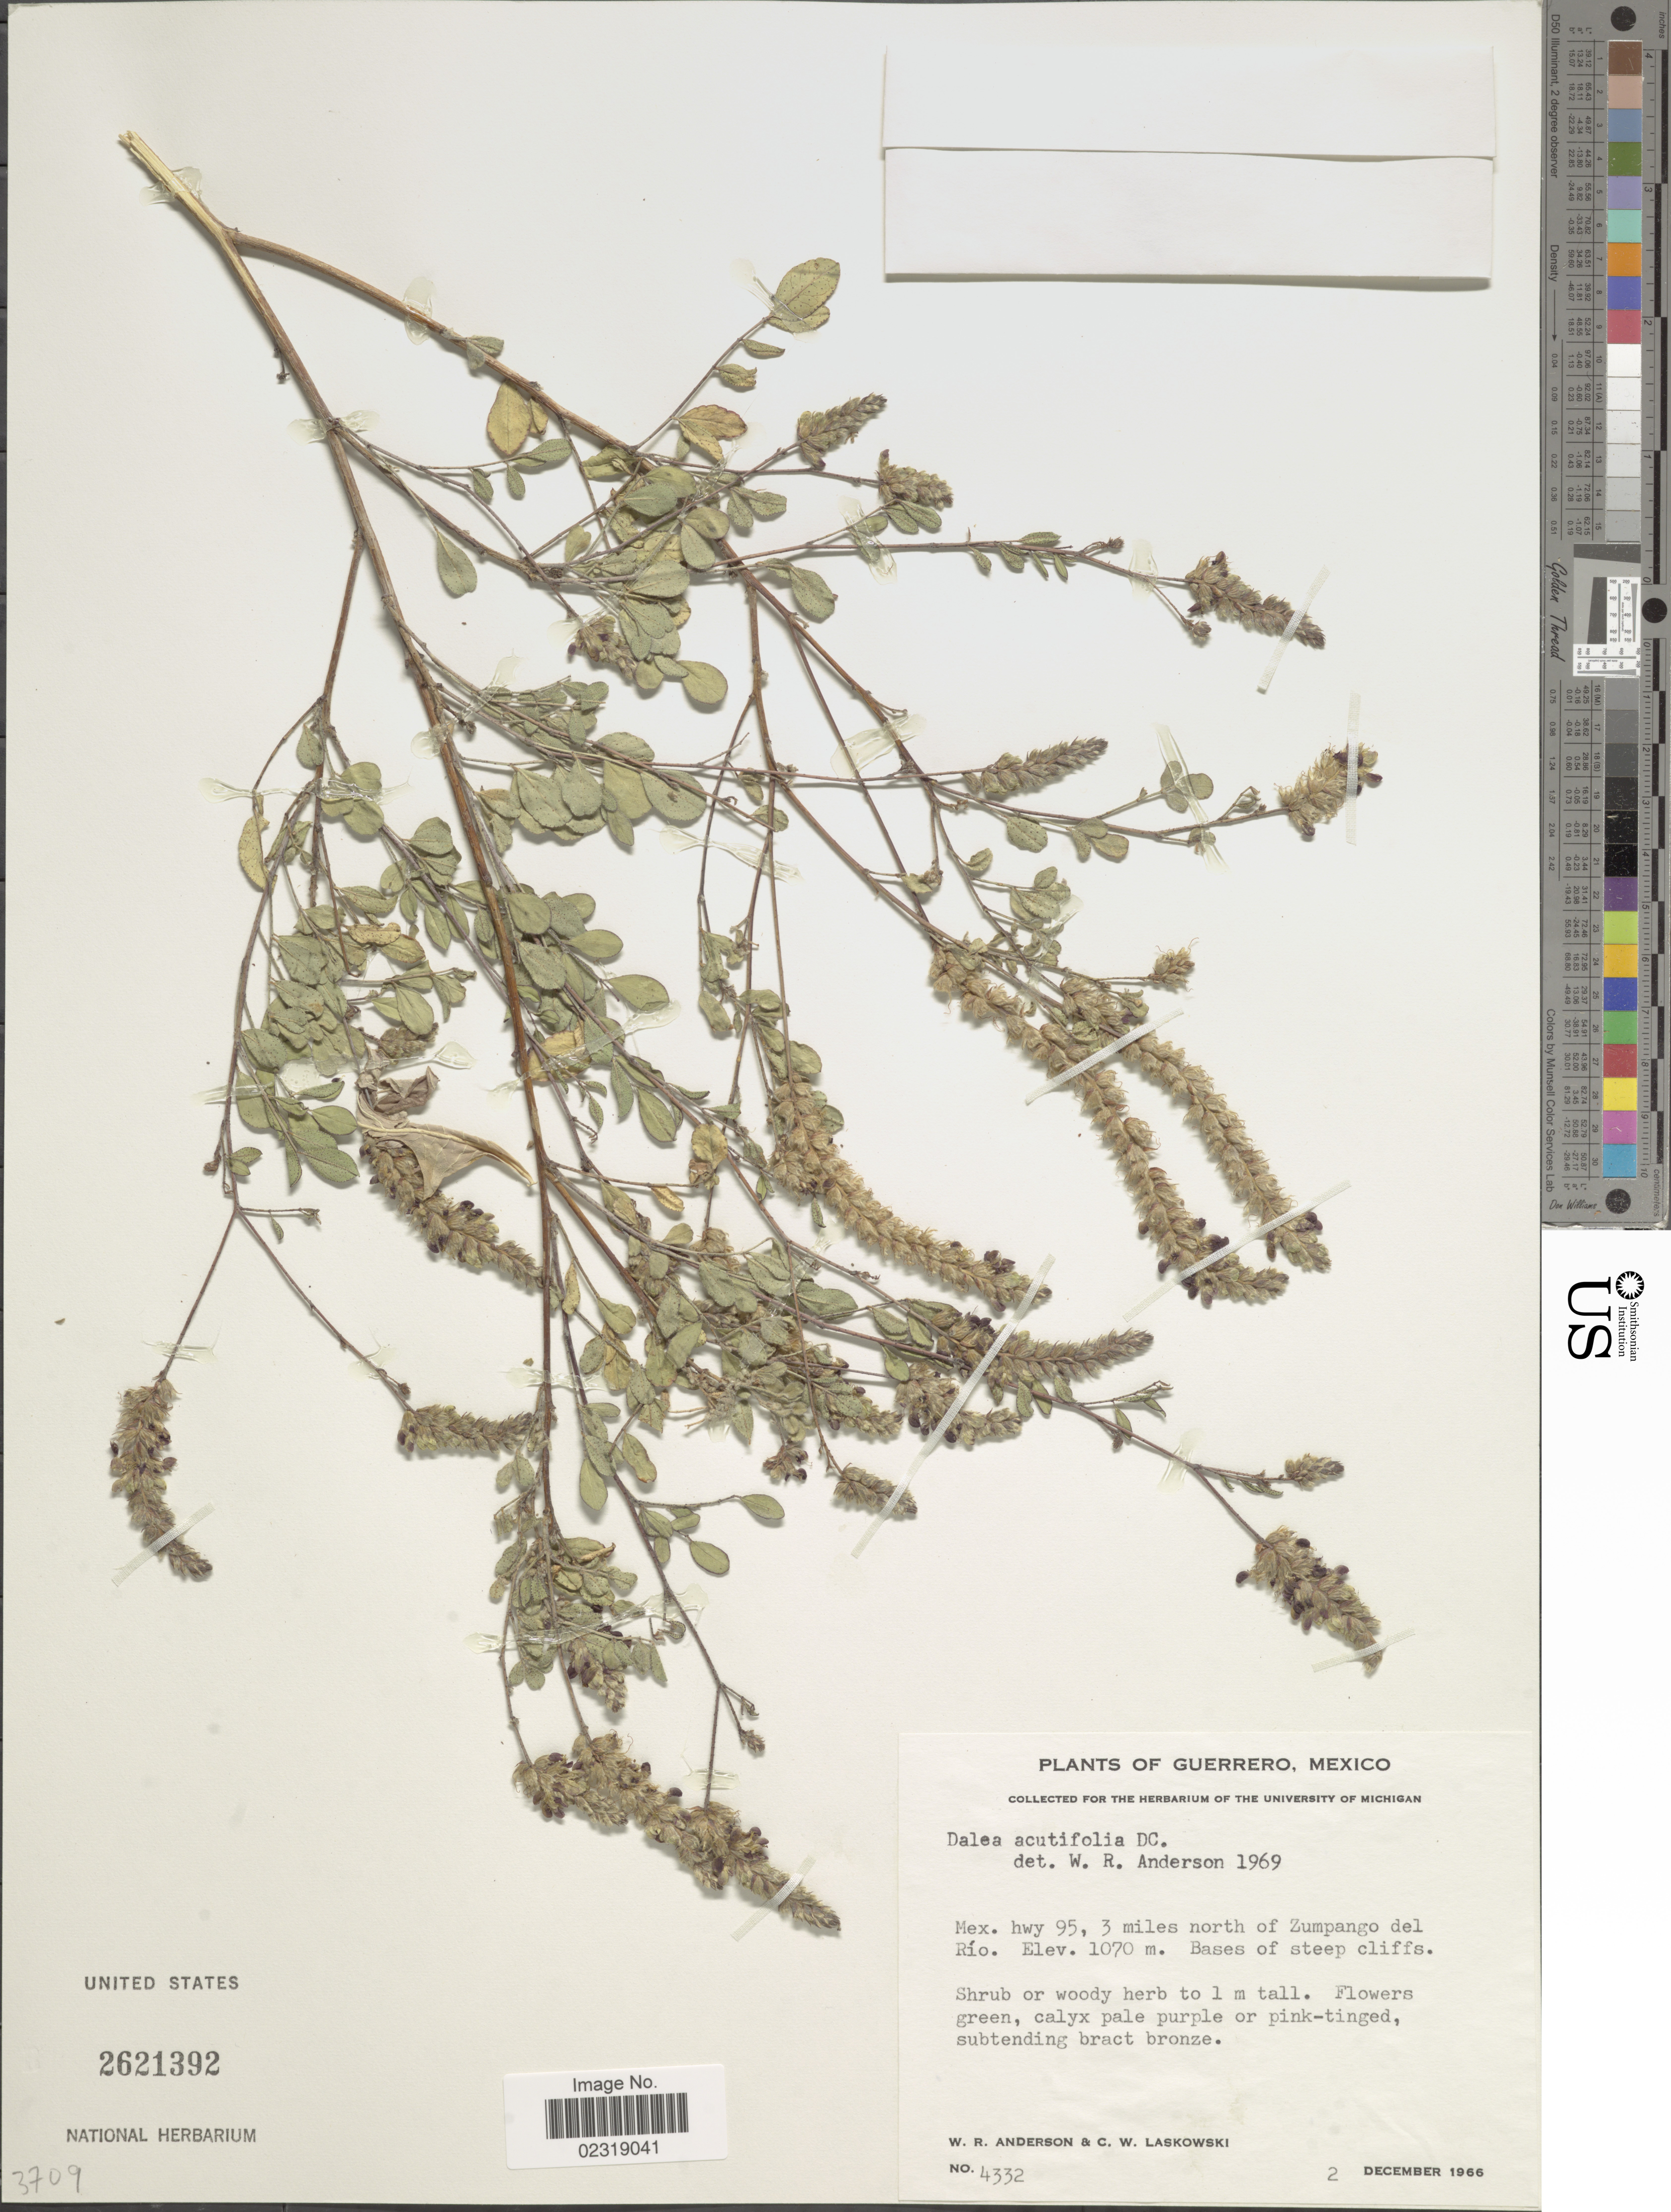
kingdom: Plantae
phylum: Tracheophyta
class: Magnoliopsida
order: Fabales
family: Fabaceae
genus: Dalea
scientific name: Dalea cliffortiana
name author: Willd.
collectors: W. Anderson & C. Laskowski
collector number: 4332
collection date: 1966-12-02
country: Mexico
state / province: Guerrero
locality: Mex. hy 95, 3 miles north of Zumpango del Rio. Bases of steep cliffs.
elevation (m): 1070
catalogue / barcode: US 2621392